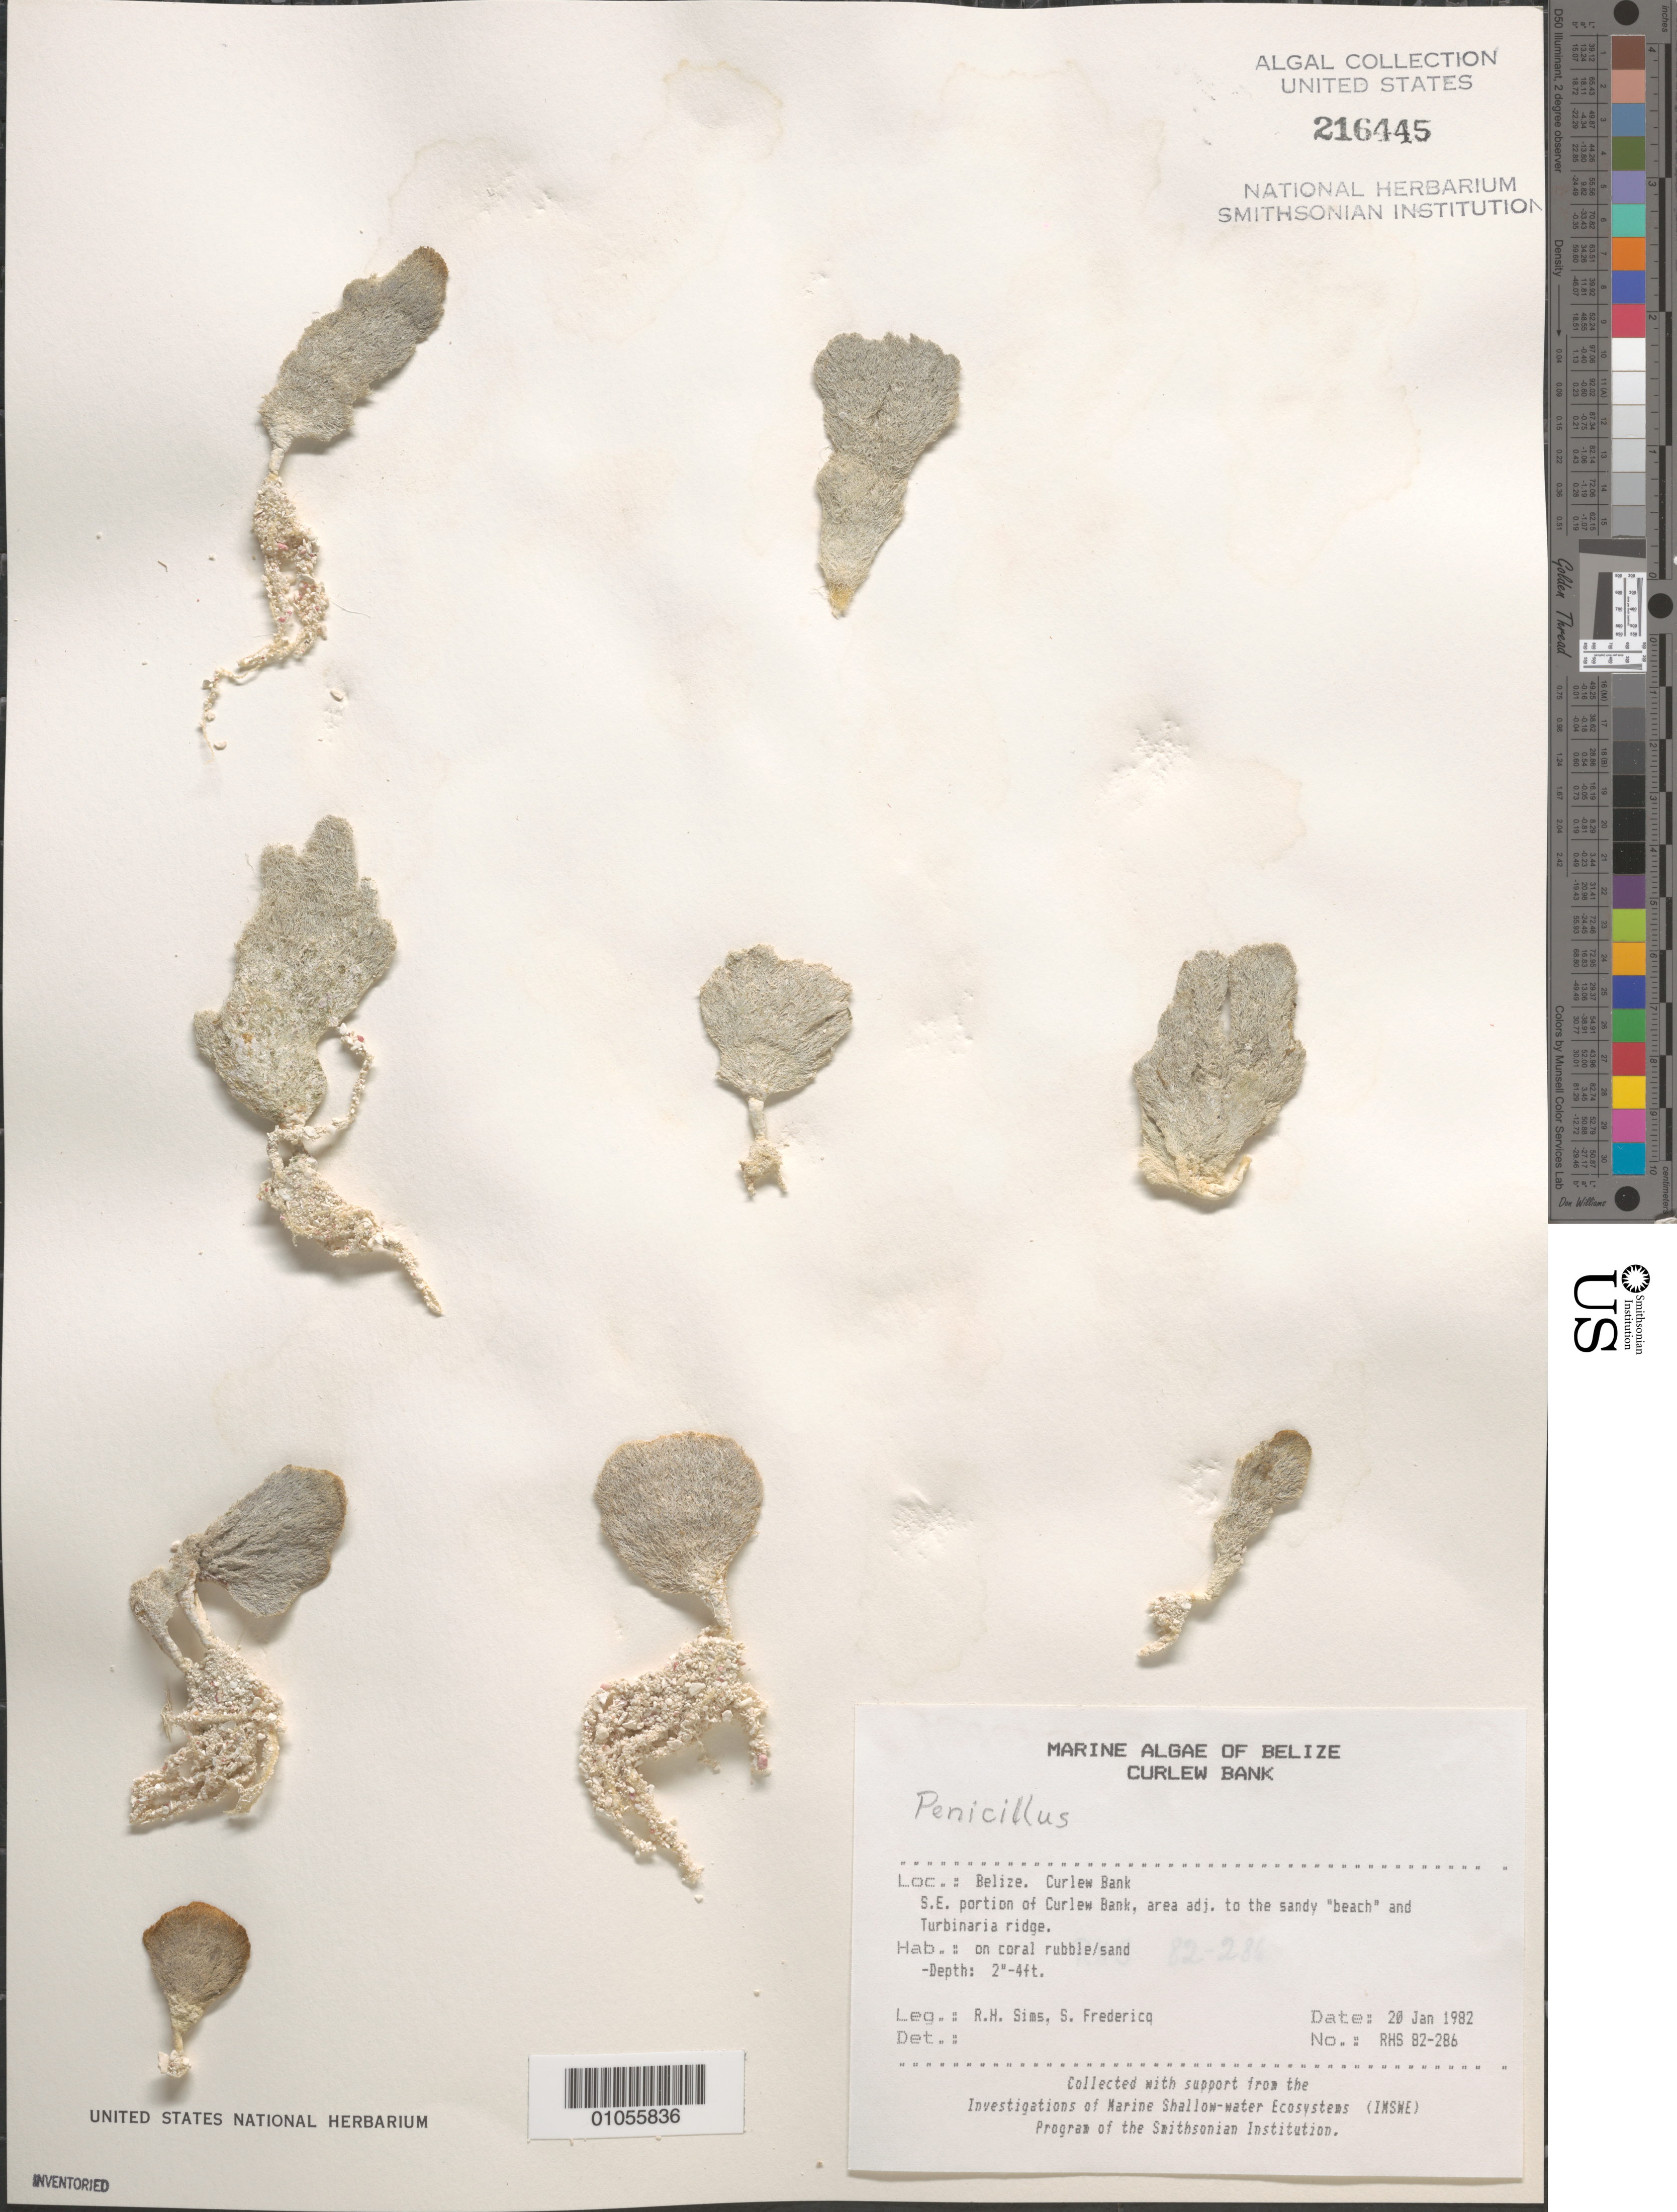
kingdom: Plantae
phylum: Chlorophyta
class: Ulvophyceae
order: Bryopsidales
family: Udoteaceae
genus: Penicillus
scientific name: Penicillus sp.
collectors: R. H. Sims & S. Fredericq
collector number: RHS 82-286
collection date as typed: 20 Jan 1982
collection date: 1982-01-20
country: Belize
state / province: Stann Creek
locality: Curlew Bank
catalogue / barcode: US 216445